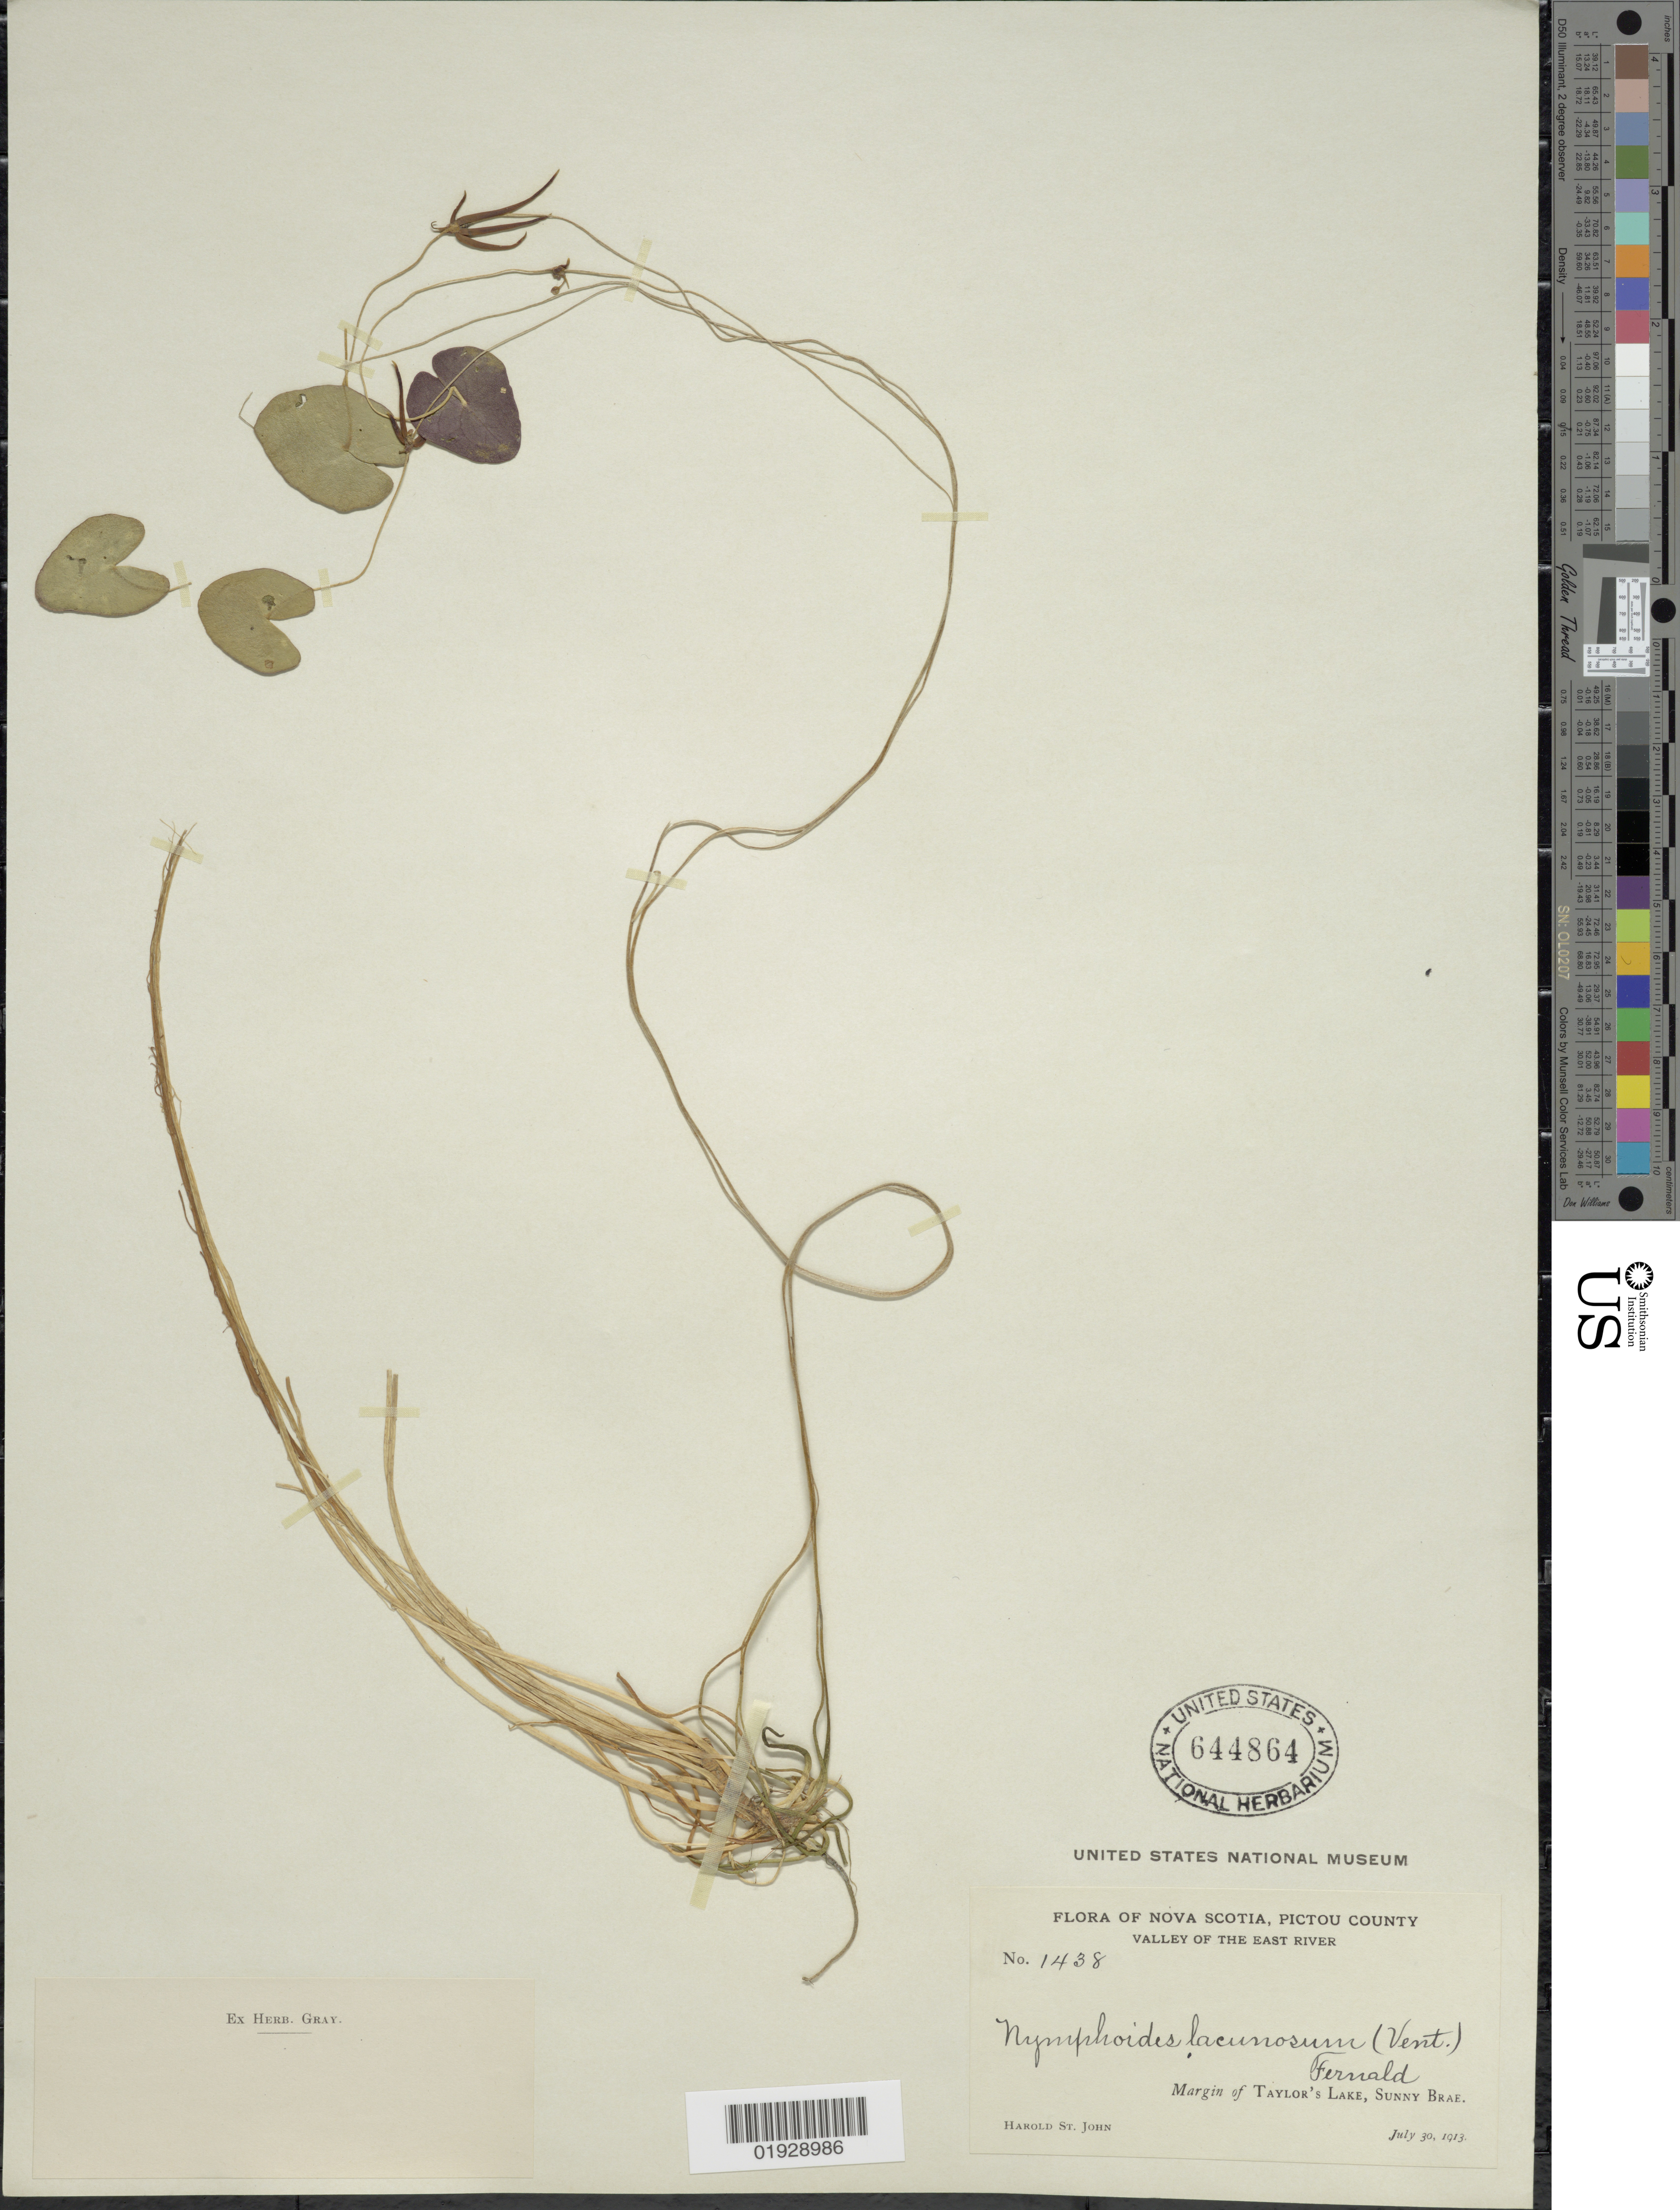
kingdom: Plantae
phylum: Tracheophyta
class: Magnoliopsida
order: Asterales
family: Menyanthaceae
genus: Nymphoides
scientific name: Nymphoides lacunosum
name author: Fernald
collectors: H. St. John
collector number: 1438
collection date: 1913-07-30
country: Canada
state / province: Nova Scotia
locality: Pictou County, Valley of the East River, Margin of Taylor's Lake, Sunny Brae.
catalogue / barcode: US 644864